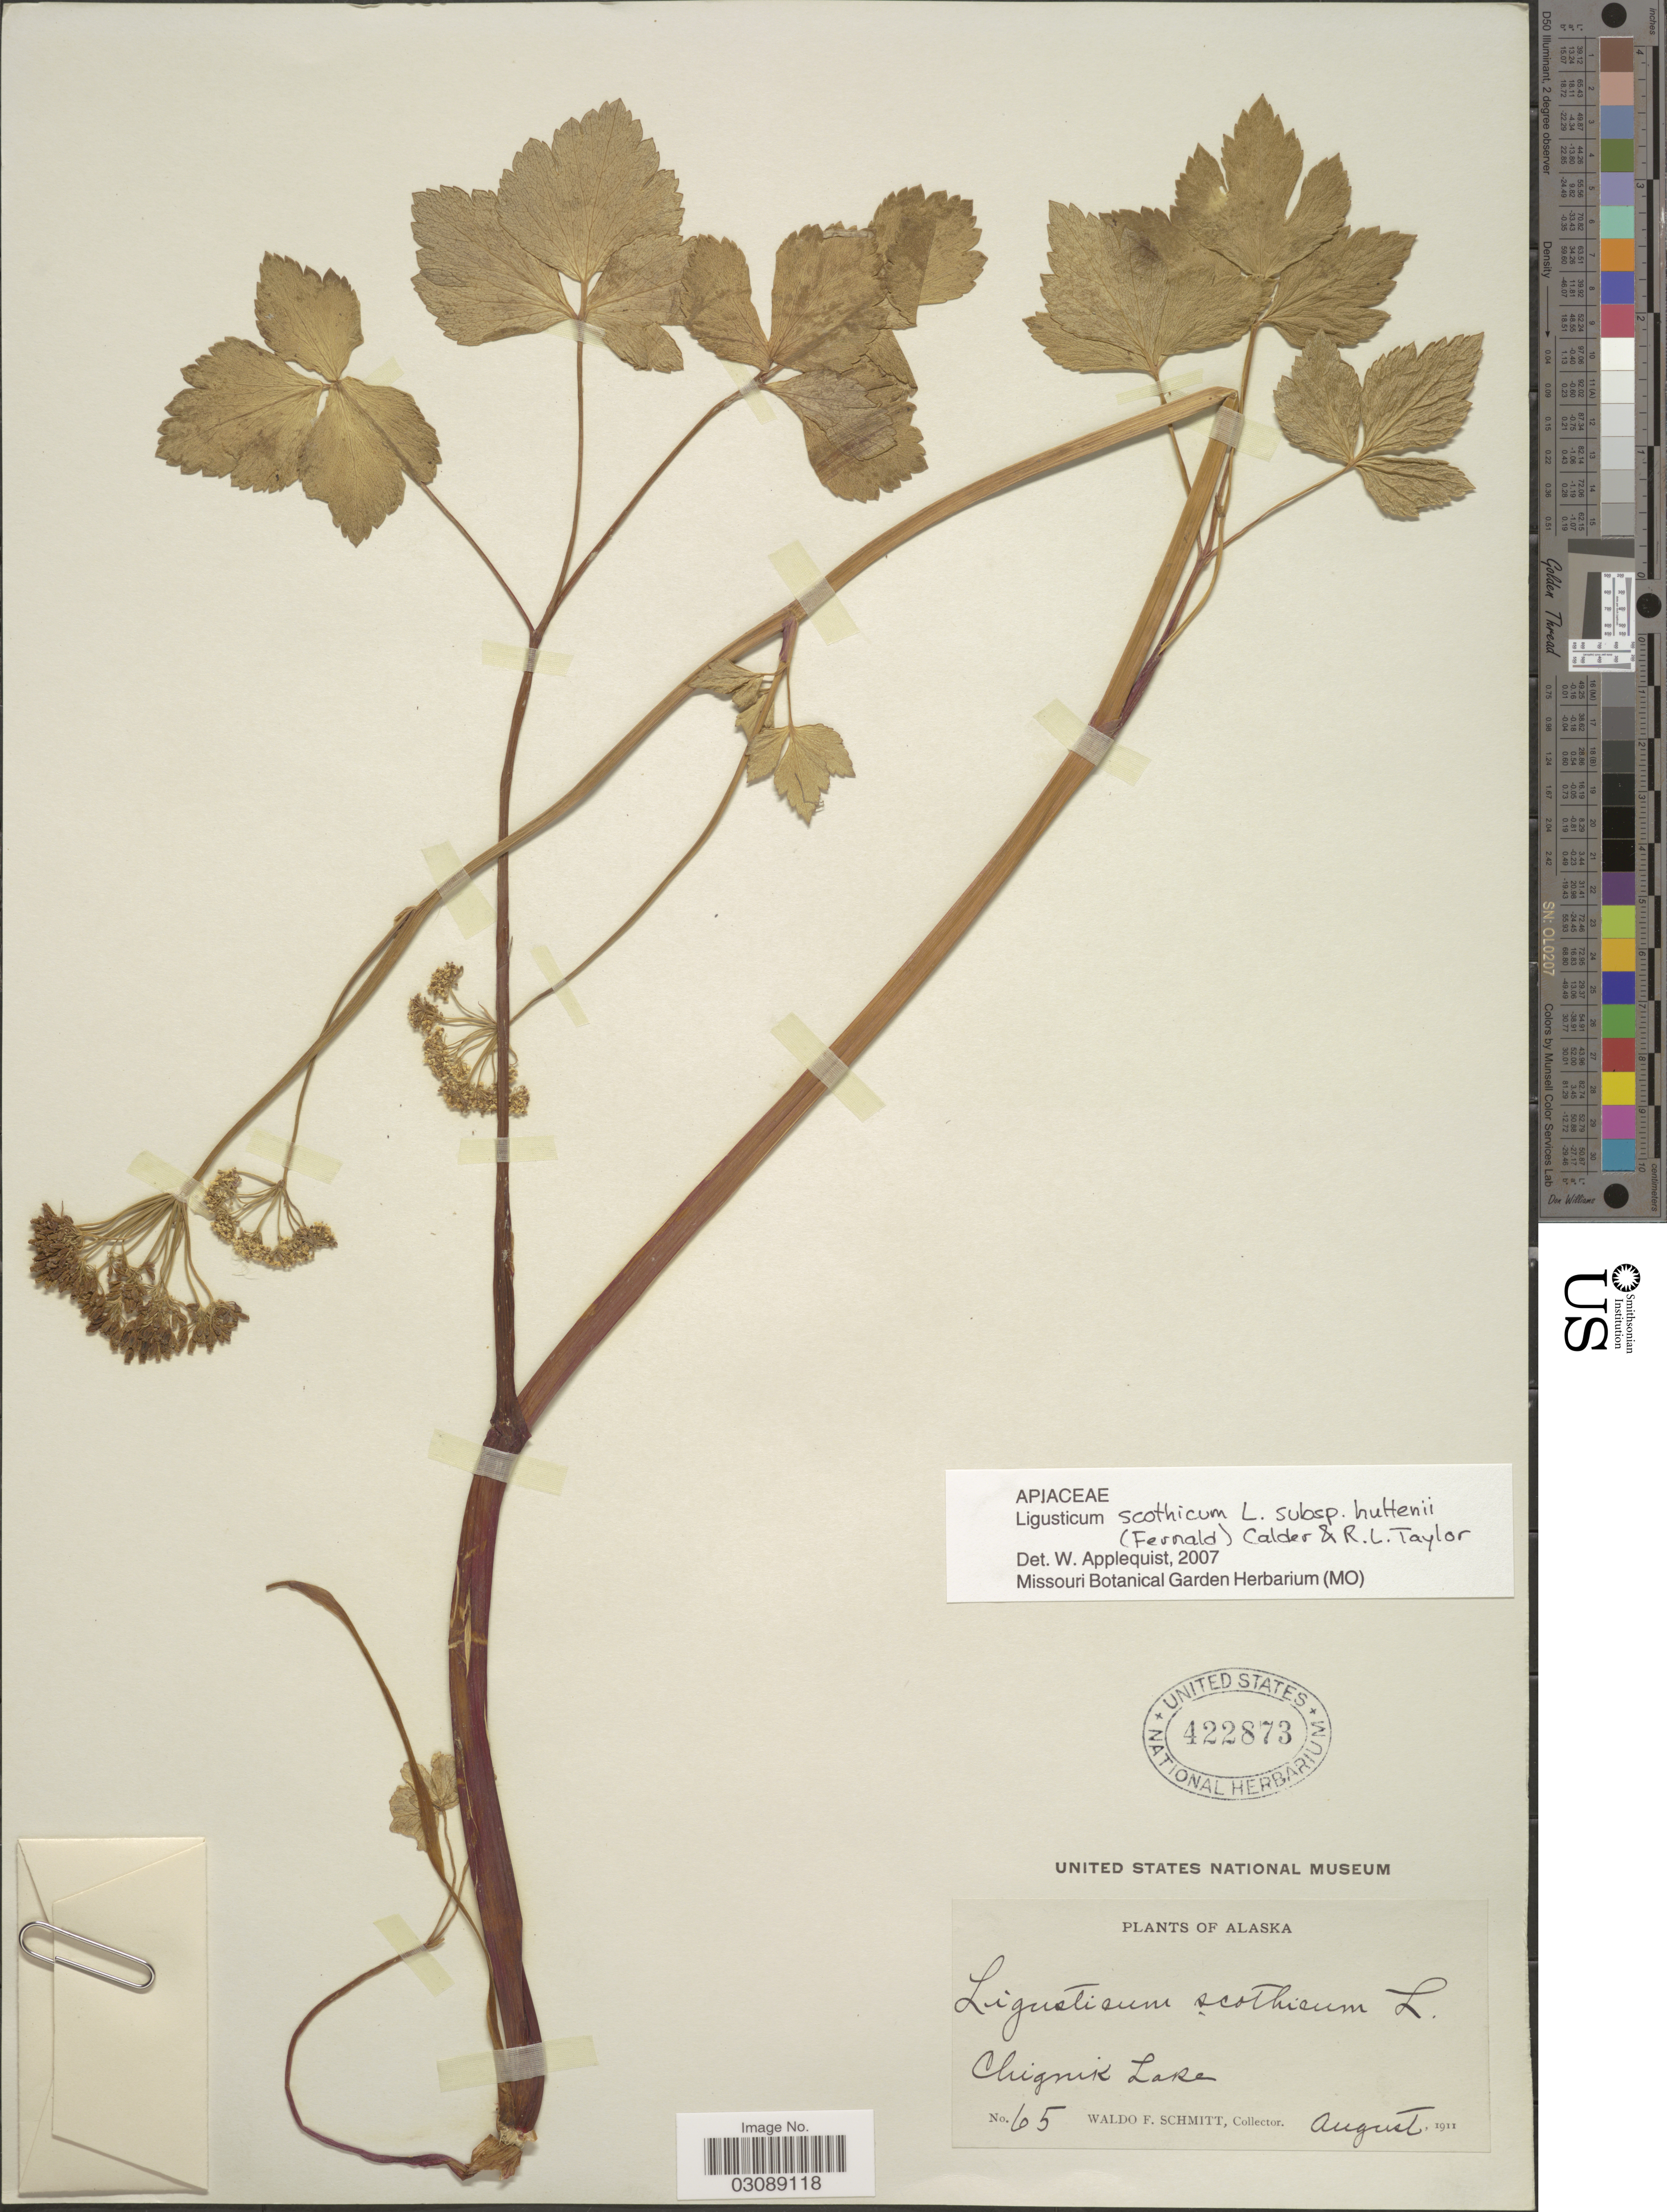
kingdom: Plantae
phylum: Tracheophyta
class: Magnoliopsida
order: Apiales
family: Apiaceae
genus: Ligusticum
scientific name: Ligusticum scoticum subsp. hultenii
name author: (Fernald) Calder & Roy L. Taylor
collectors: W. F. Schmitt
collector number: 65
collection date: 1911-08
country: United States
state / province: Alaska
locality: Chignik Lake.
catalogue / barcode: US 422873